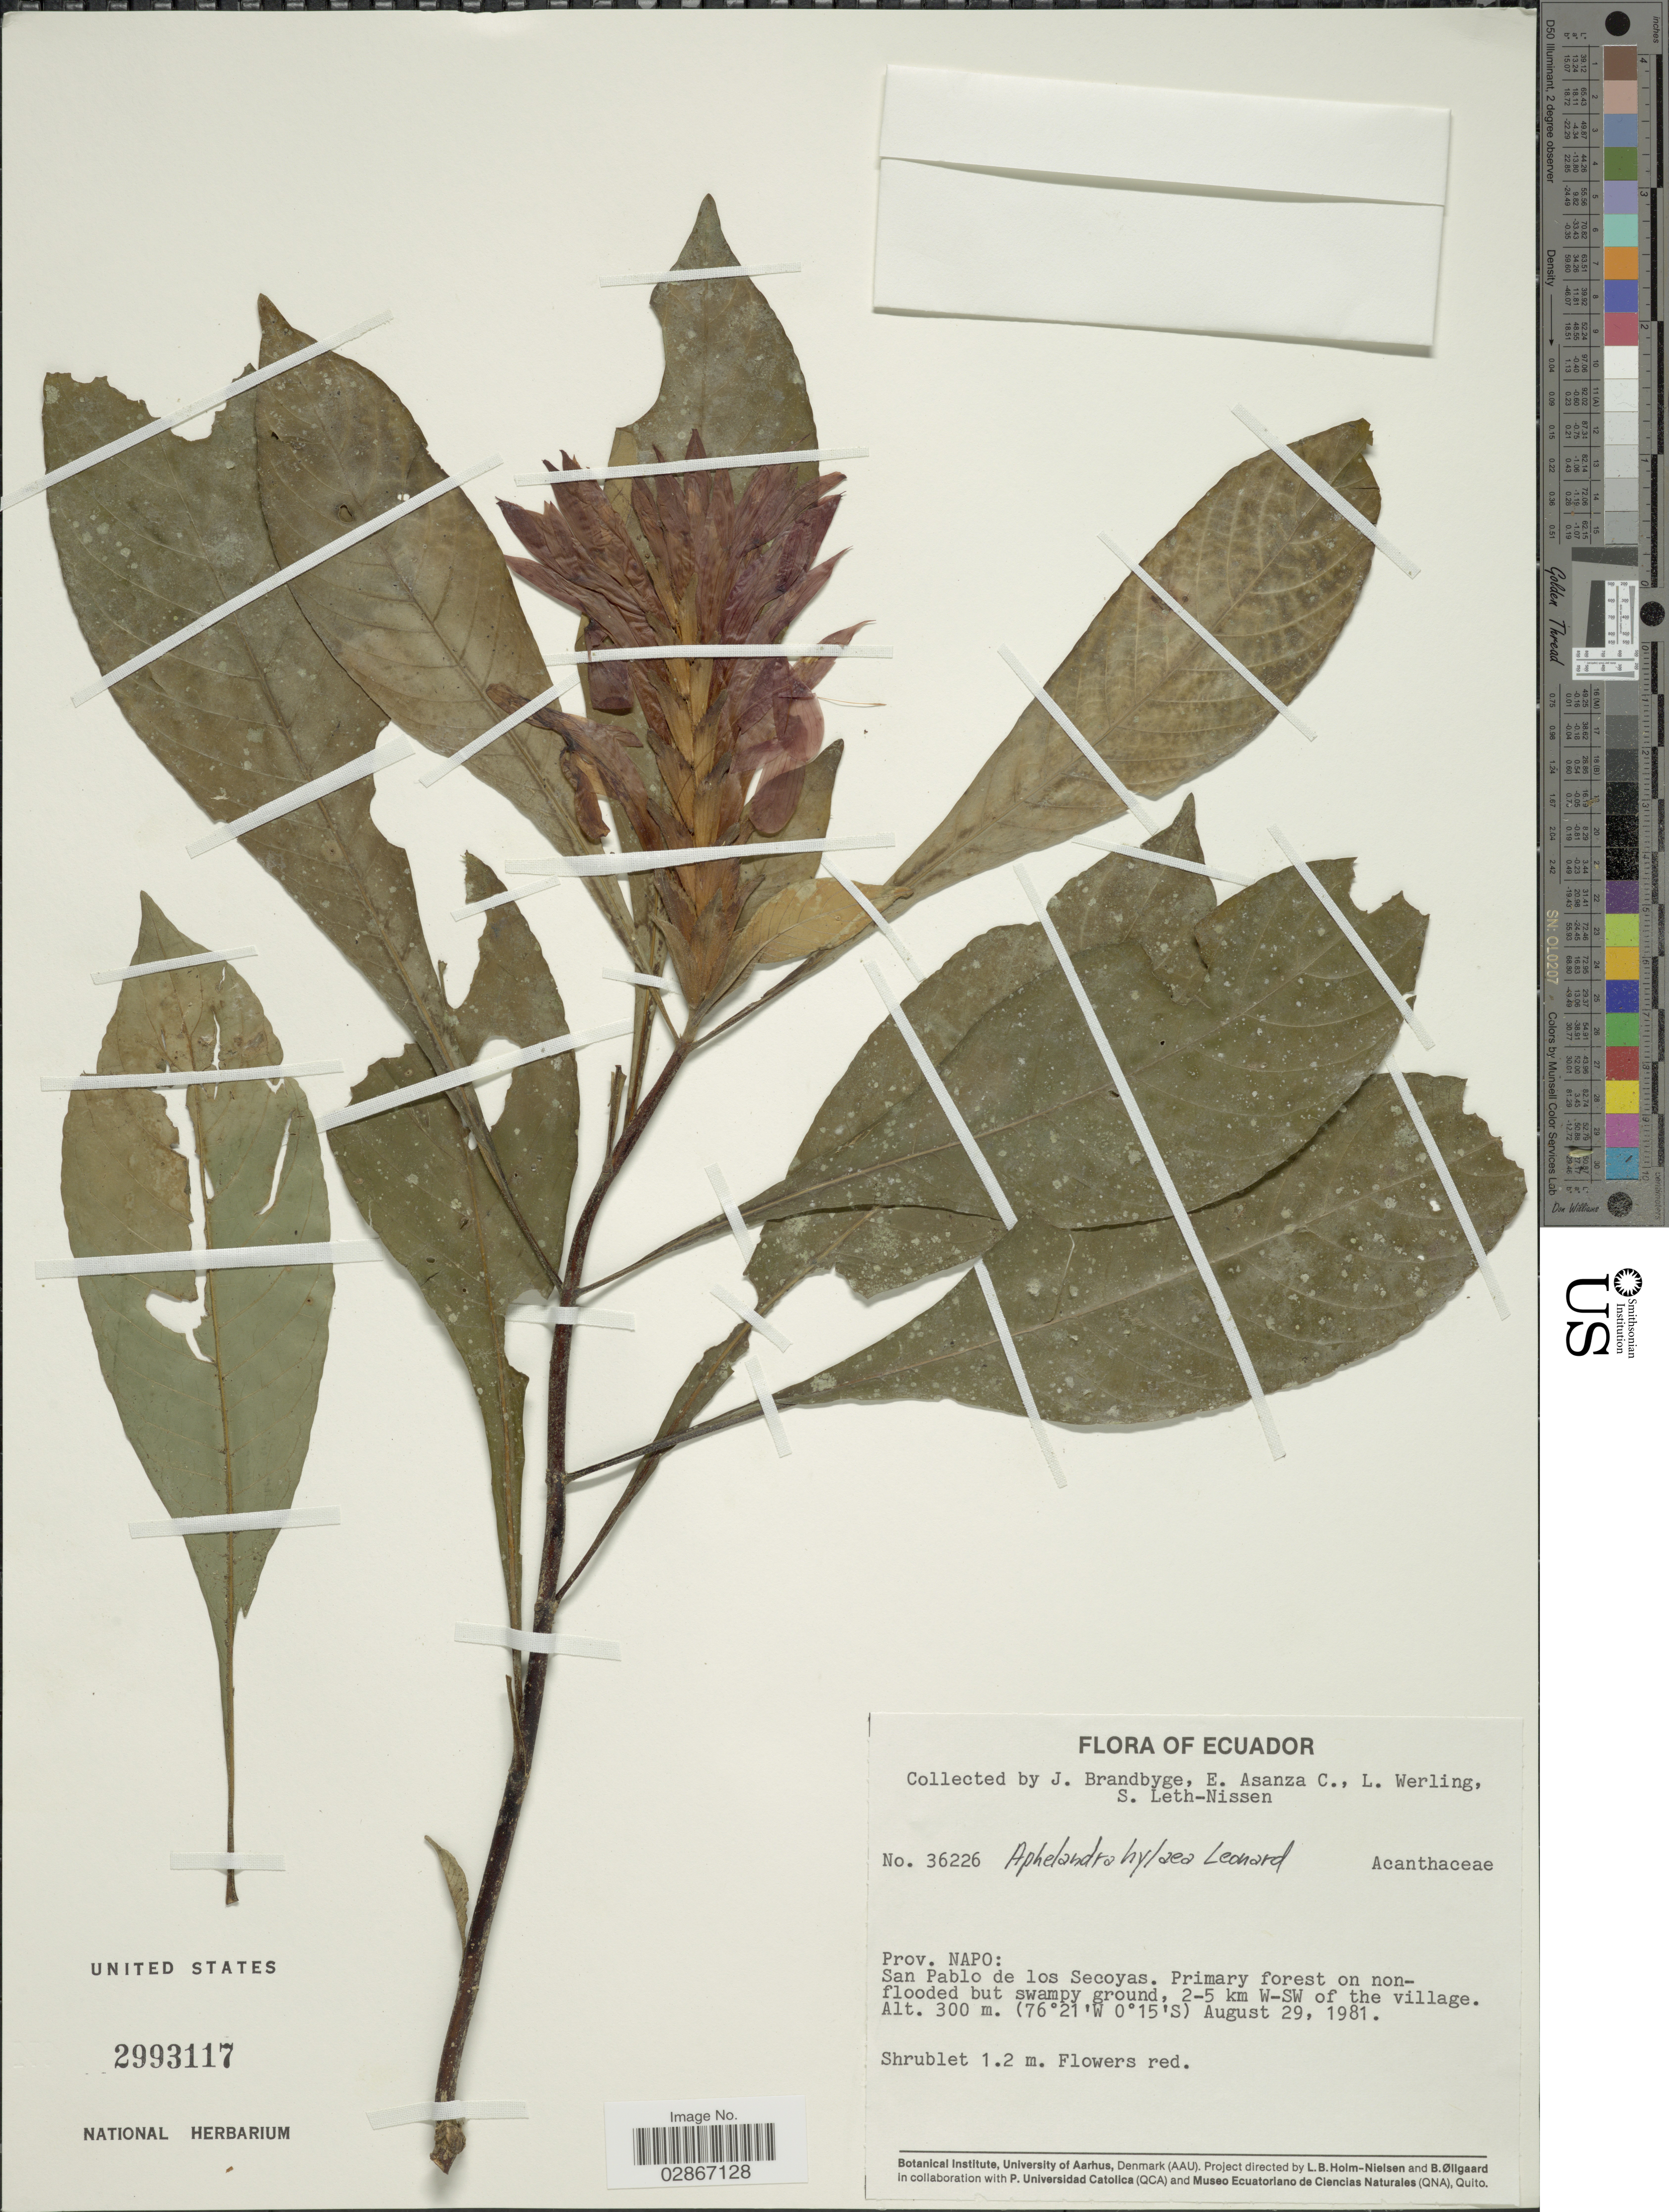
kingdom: Plantae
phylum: Tracheophyta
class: Magnoliopsida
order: Lamiales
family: Acanthaceae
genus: Aphelandra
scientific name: Aphelandra hylaea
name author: Leonard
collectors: J. Brandbyge, E. Asanza C., L. Werling & S. Leth-Nissen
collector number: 36226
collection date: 1981-08-29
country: Ecuador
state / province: Napo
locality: San Pablo de los Secoyas, 2-5 km W-SW of the village.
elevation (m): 300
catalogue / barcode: US 2993117